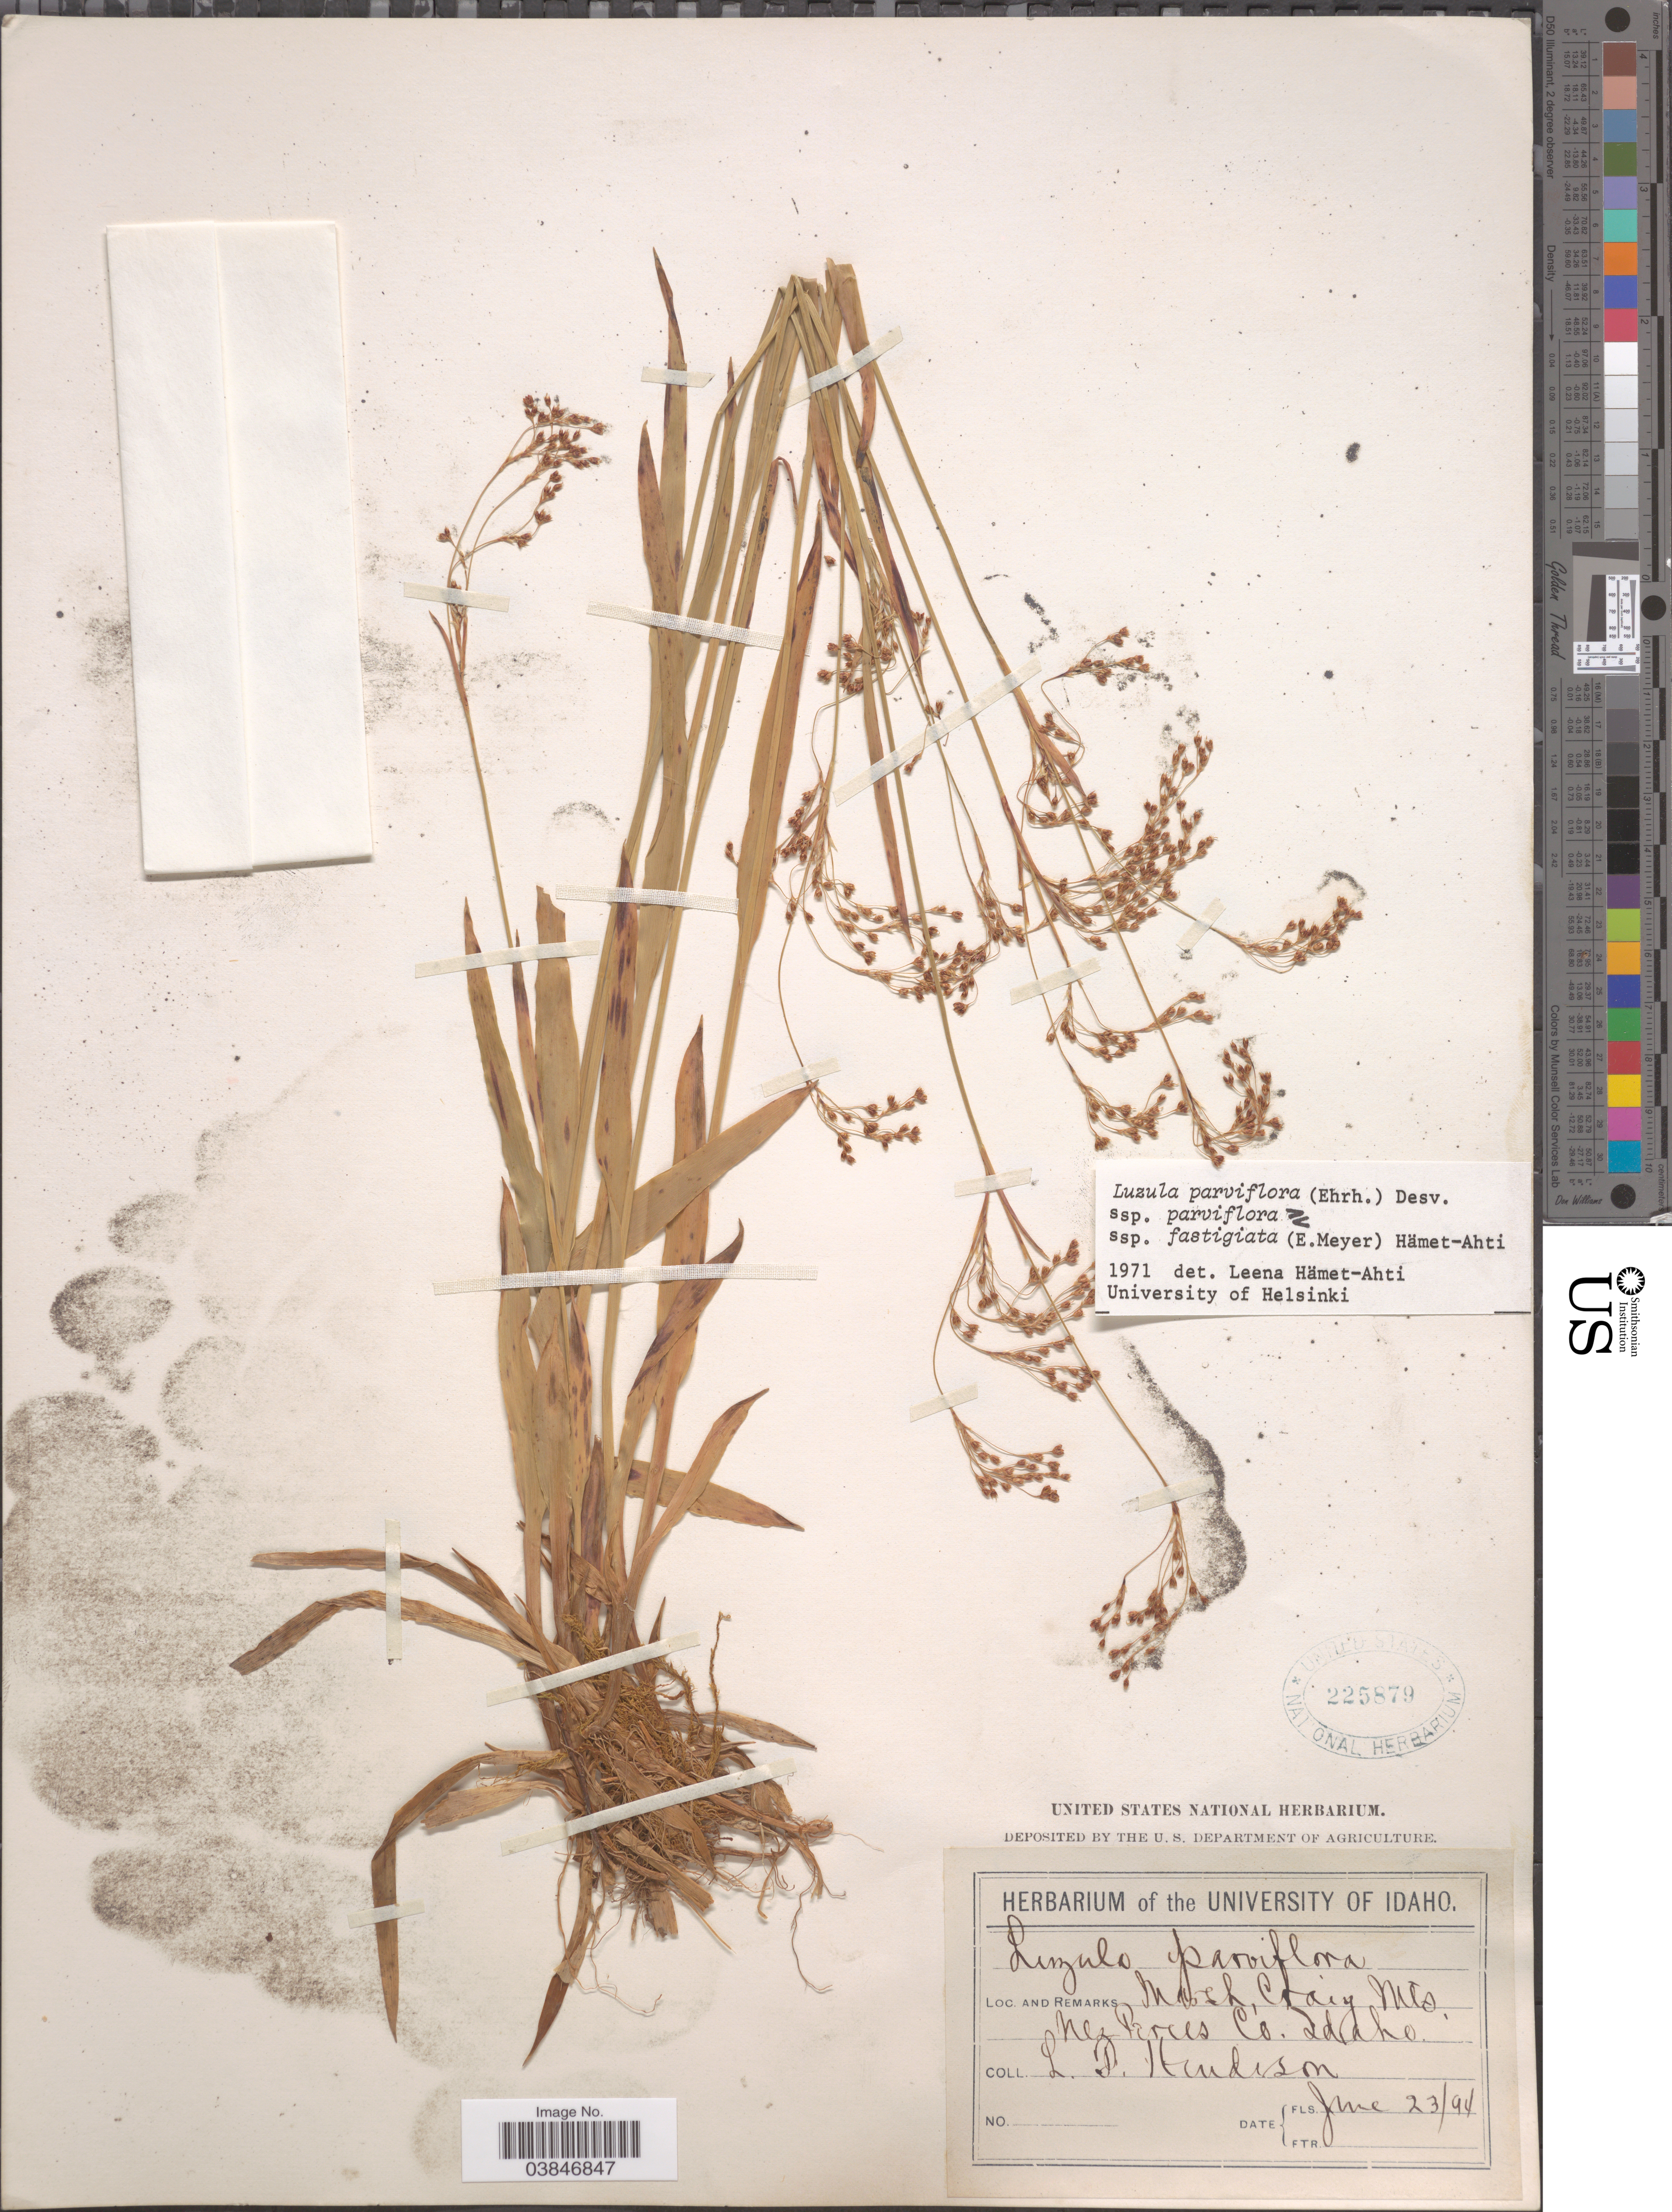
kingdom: Plantae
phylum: Tracheophyta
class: Liliopsida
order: Poales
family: Juncaceae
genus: Luzula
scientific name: Luzula parviflora subsp. parviflora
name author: (Ehrh.) Desv.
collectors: L. Henderson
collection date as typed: Transcribed d/m/y: 23/6/94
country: United States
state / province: Idaho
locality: Craig Mts. Nez Perces Co.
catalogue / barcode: US 225879